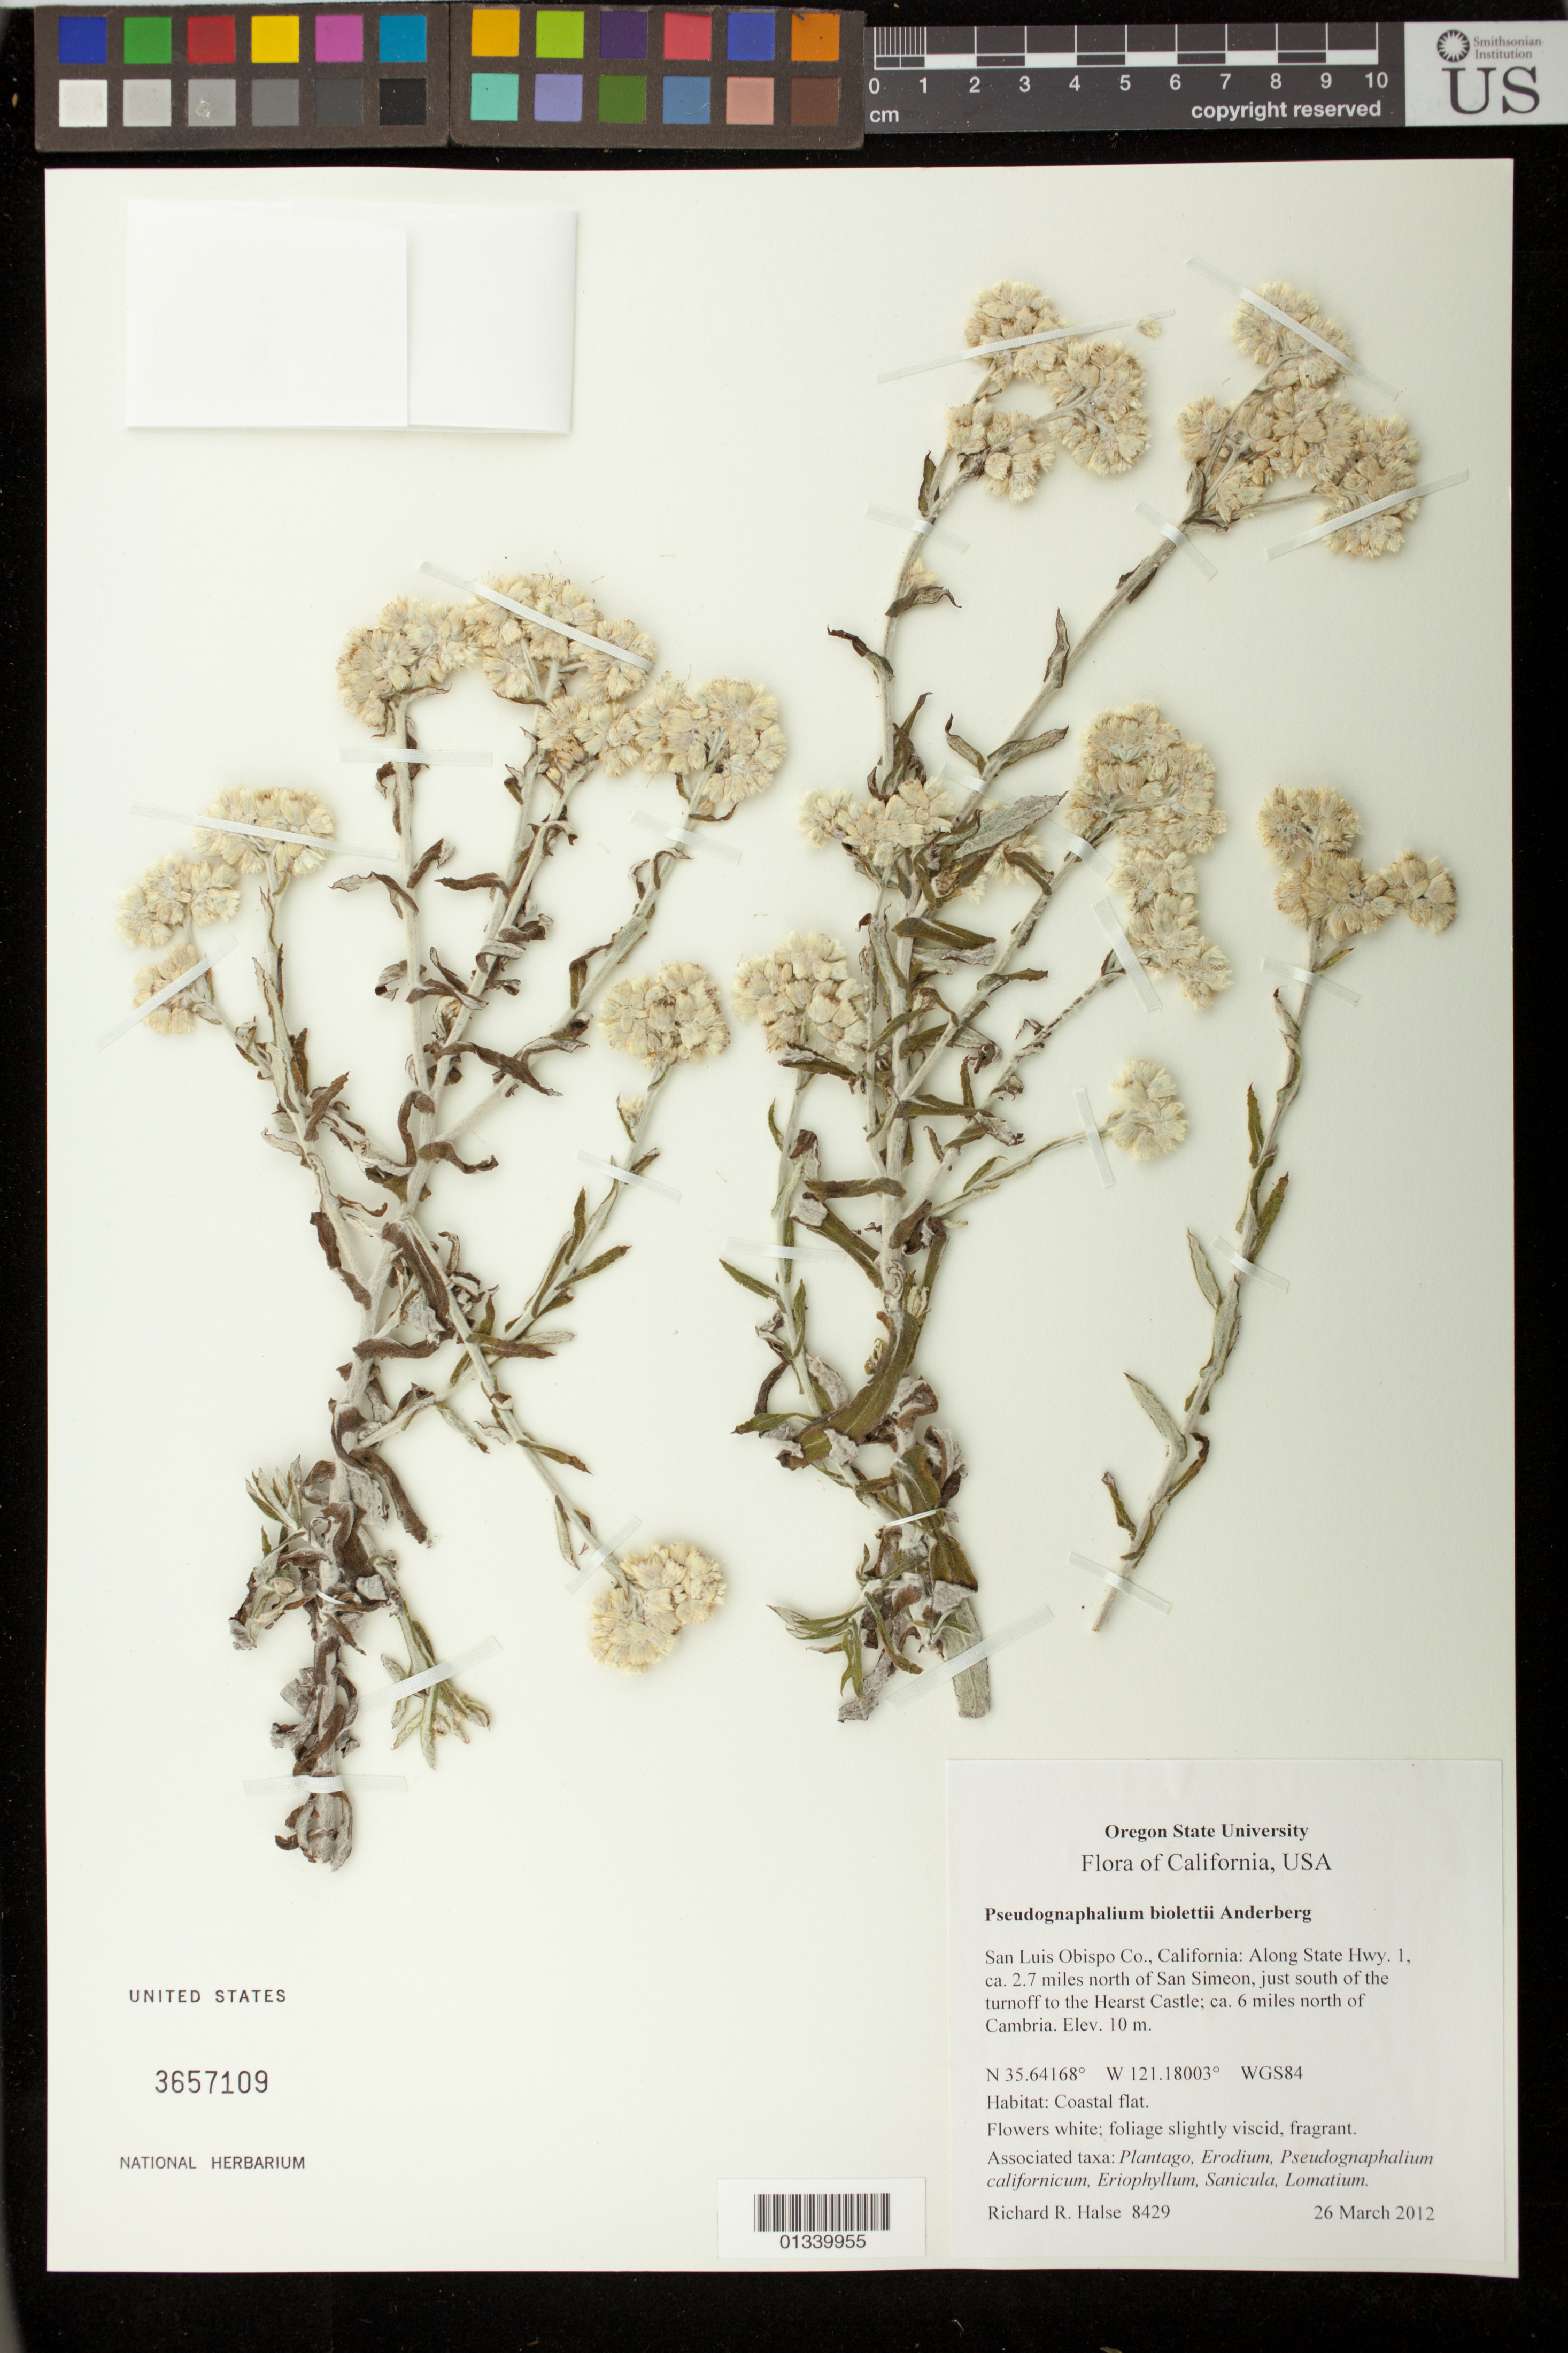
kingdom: Plantae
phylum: Tracheophyta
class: Magnoliopsida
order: Asterales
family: Asteraceae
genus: Pseudognaphalium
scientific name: Pseudognaphalium biolettii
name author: Anderb.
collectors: R. Halse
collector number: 8429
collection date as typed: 26 March 2012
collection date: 2012-03-26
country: United States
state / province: California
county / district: San Luis Obispo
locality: Along State Hwy 1, ca. 2.7 miles N of San Simeon, just S of the turnoff to the Hearst Castle; ca. 6 miles N of Cambria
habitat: Coastal flat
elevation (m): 10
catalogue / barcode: US 3657109